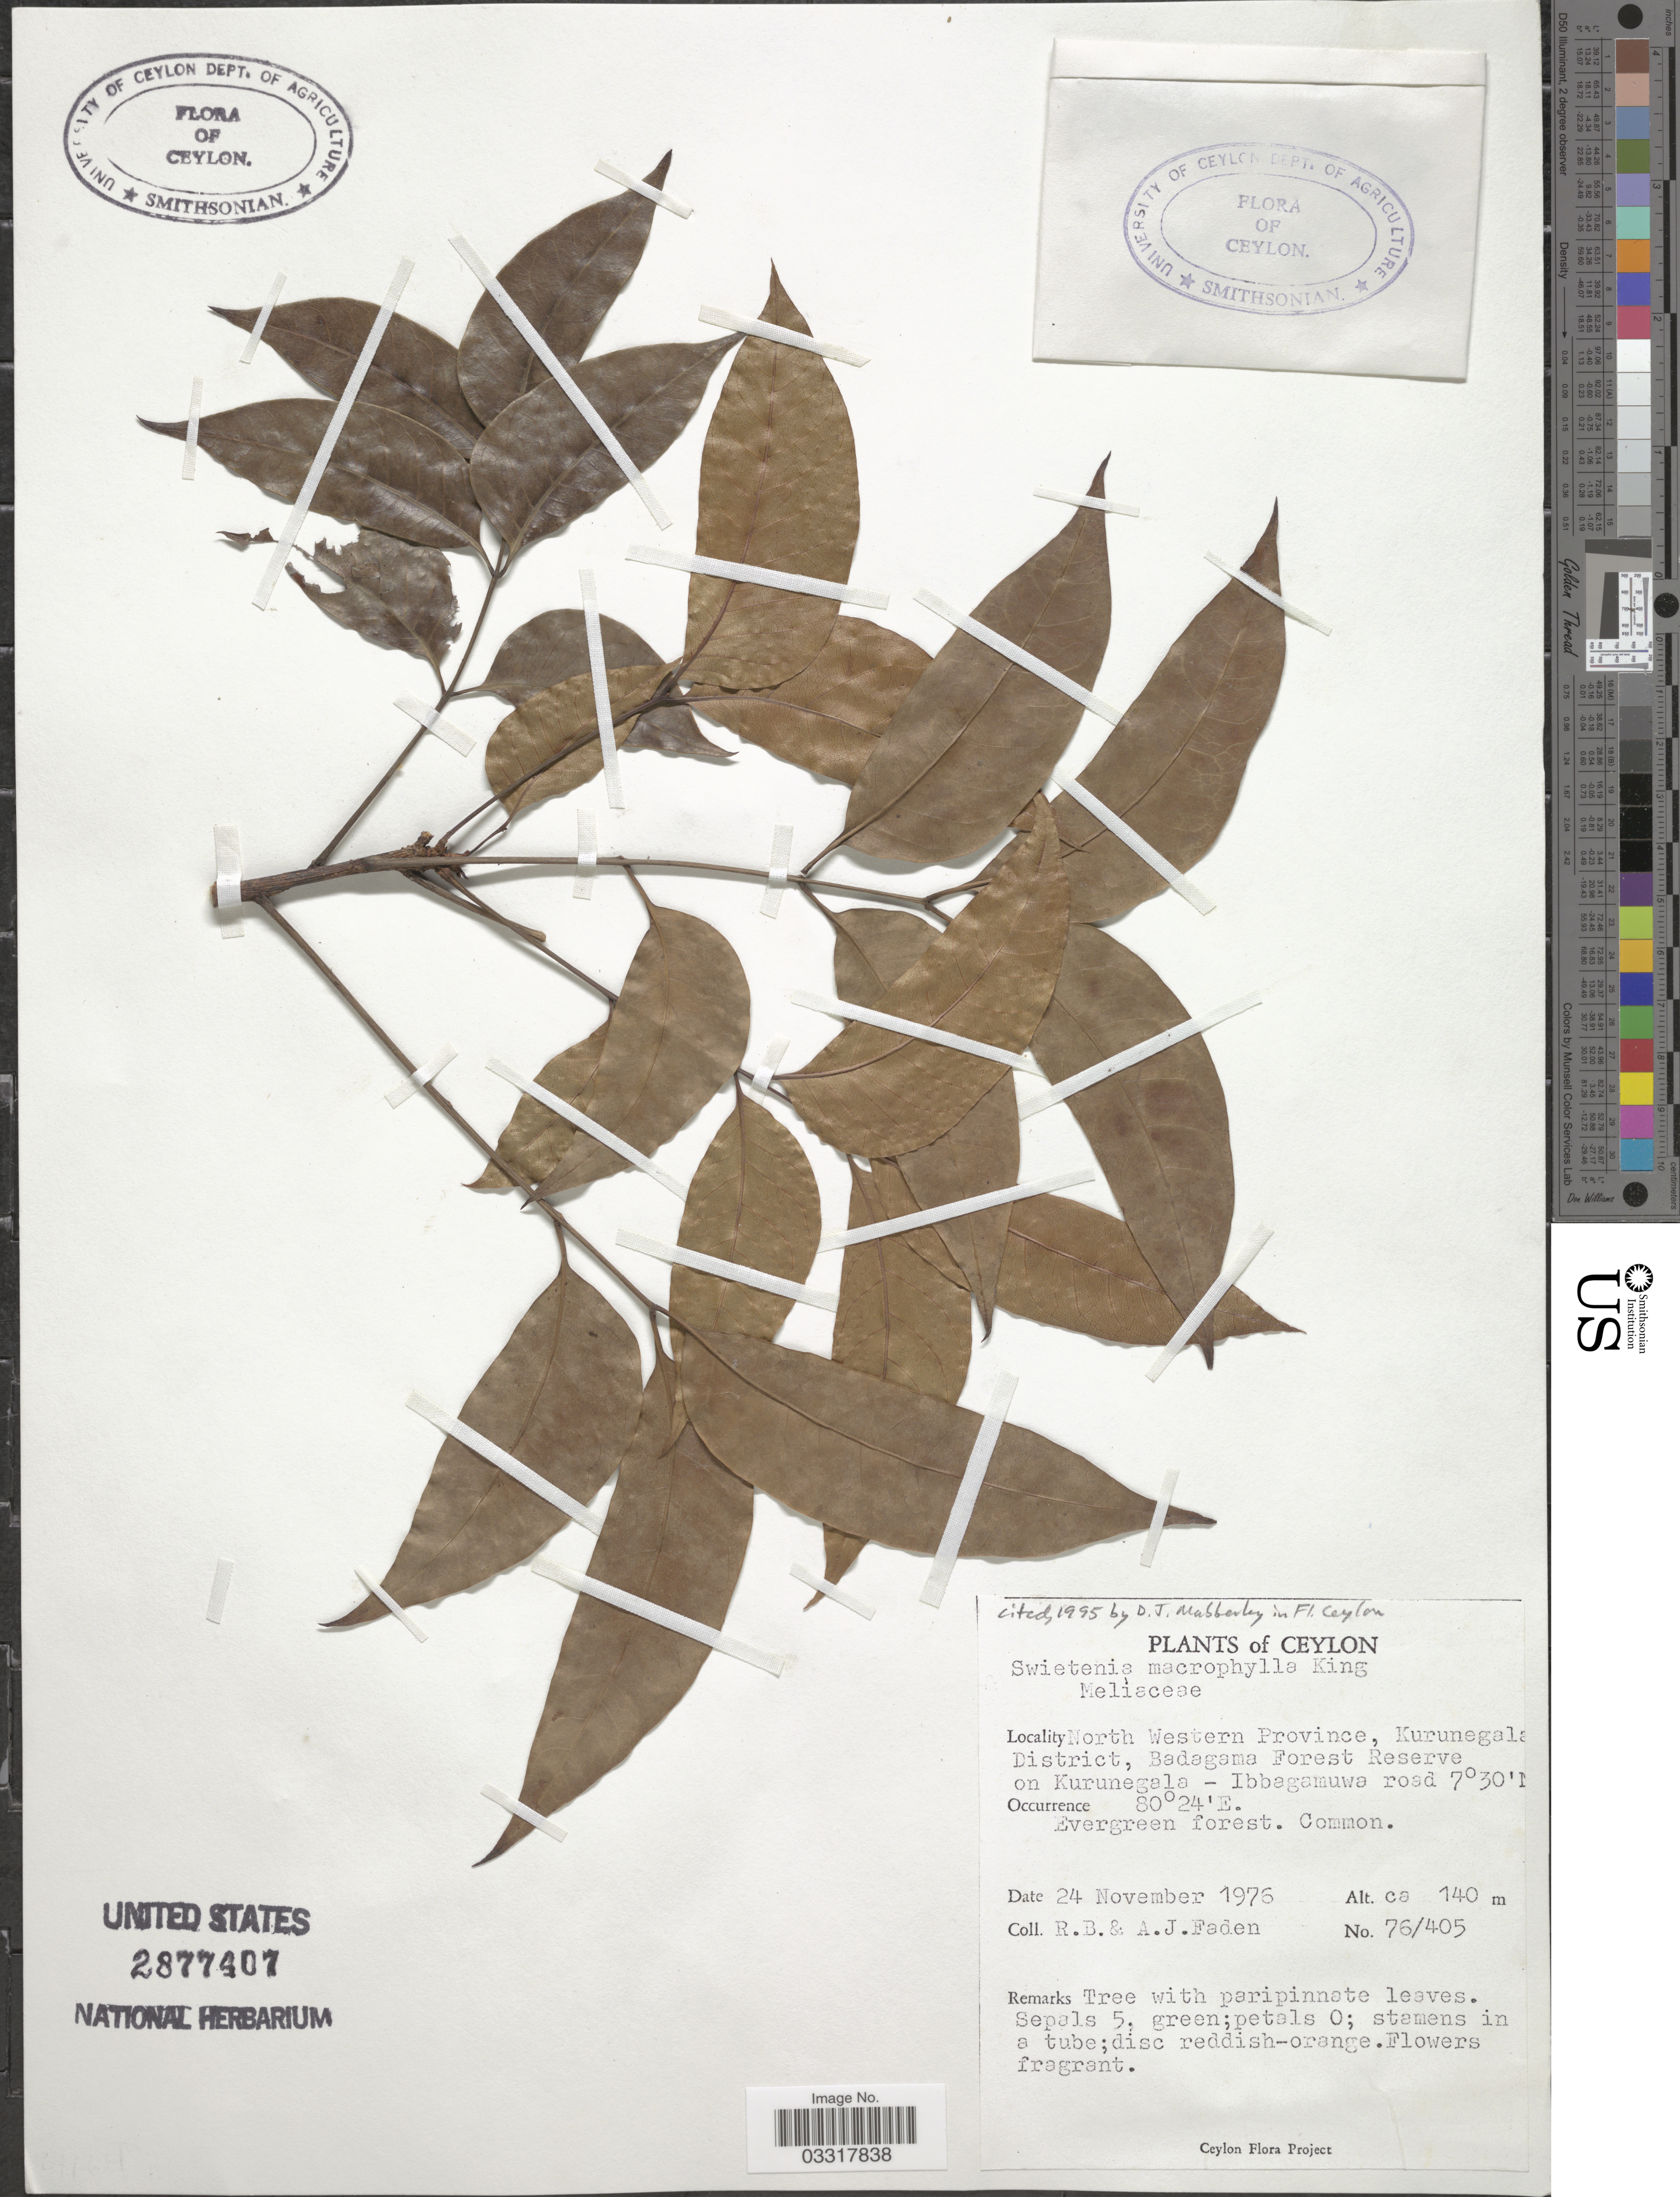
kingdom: Plantae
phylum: Tracheophyta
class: Magnoliopsida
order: Sapindales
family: Meliaceae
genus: Swietenia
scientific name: Swietenia macrophylla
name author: King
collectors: R. B. Faden & A. J. Faden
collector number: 76/405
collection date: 1976-11-24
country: Sri Lanka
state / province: North Western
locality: Ceylon. North Western Province, Kurunegala District, Badagama Forest Reserve on Kurunegala - Ibbagamuwa road.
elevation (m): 140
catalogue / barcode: US 2877407